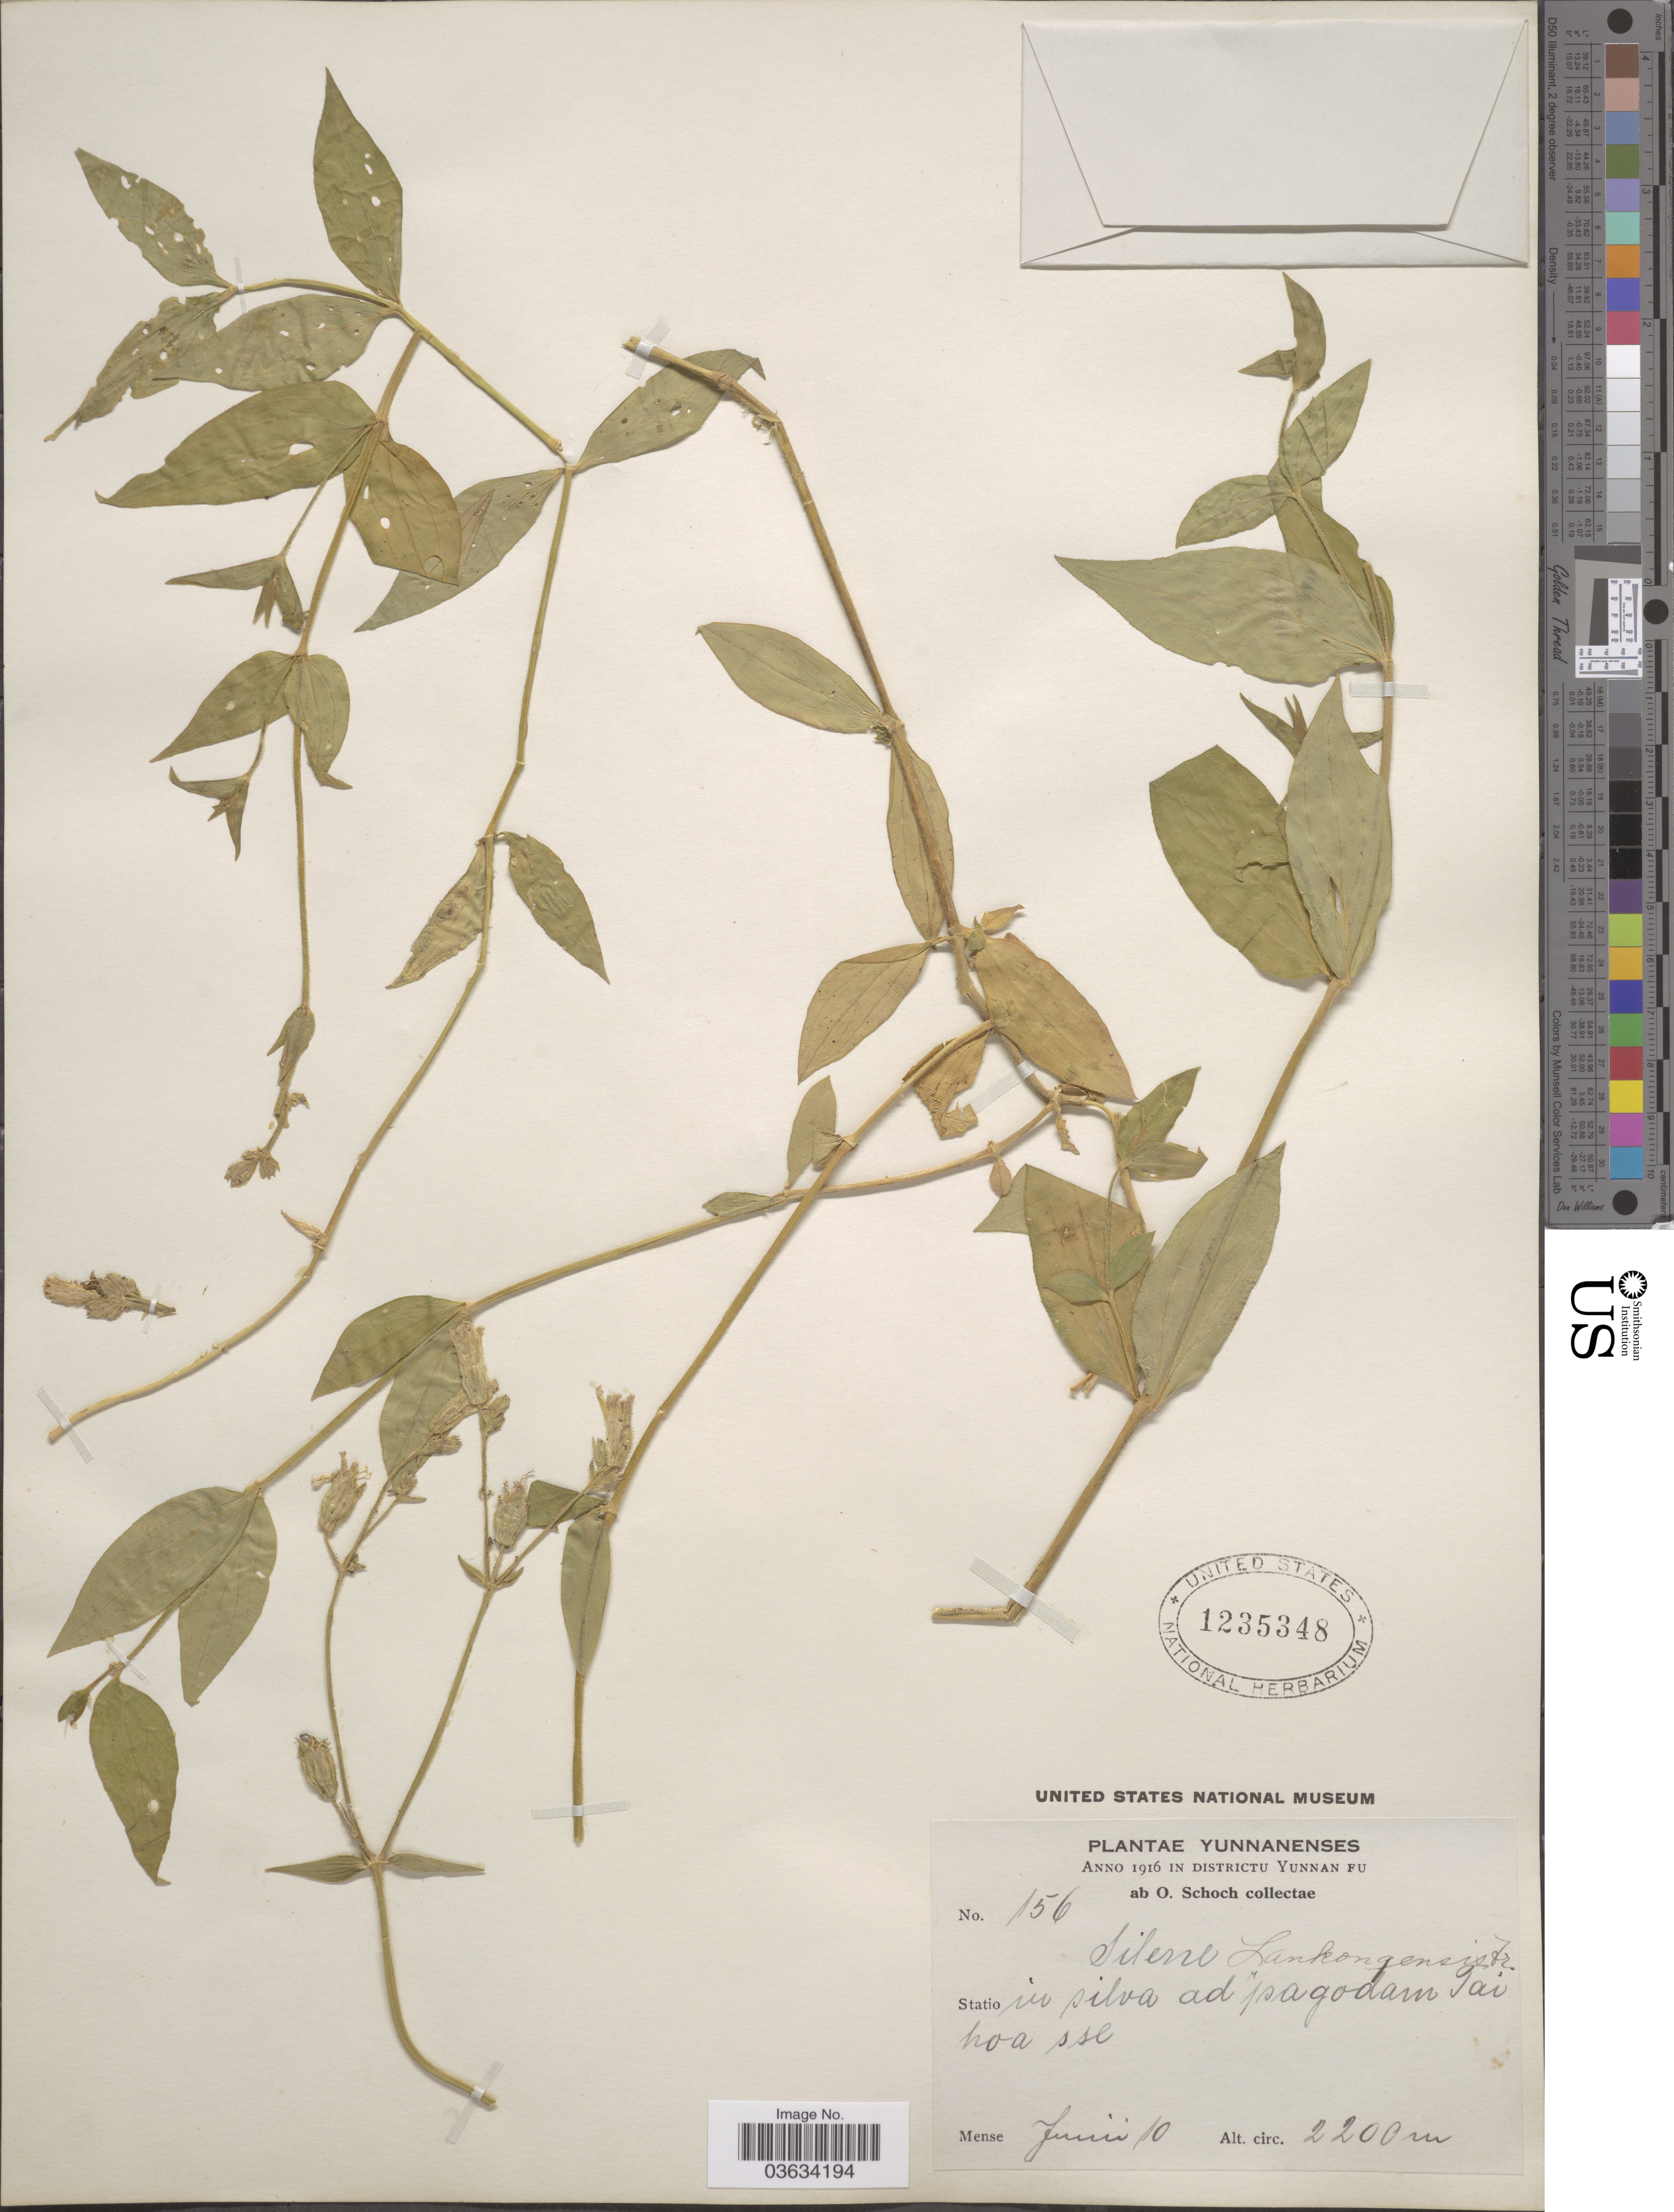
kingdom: Plantae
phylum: Tracheophyta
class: Magnoliopsida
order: Caryophyllales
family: Caryophyllaceae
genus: Silene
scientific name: Silene lankongensis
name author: Franch.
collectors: O. Schoch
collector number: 156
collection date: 1916-06-10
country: China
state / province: Yunnan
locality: In districtu Yunnan Fu. Statio in silva ad pagodam Tai hoa sse [interpreted].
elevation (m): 2200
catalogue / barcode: US 1235348